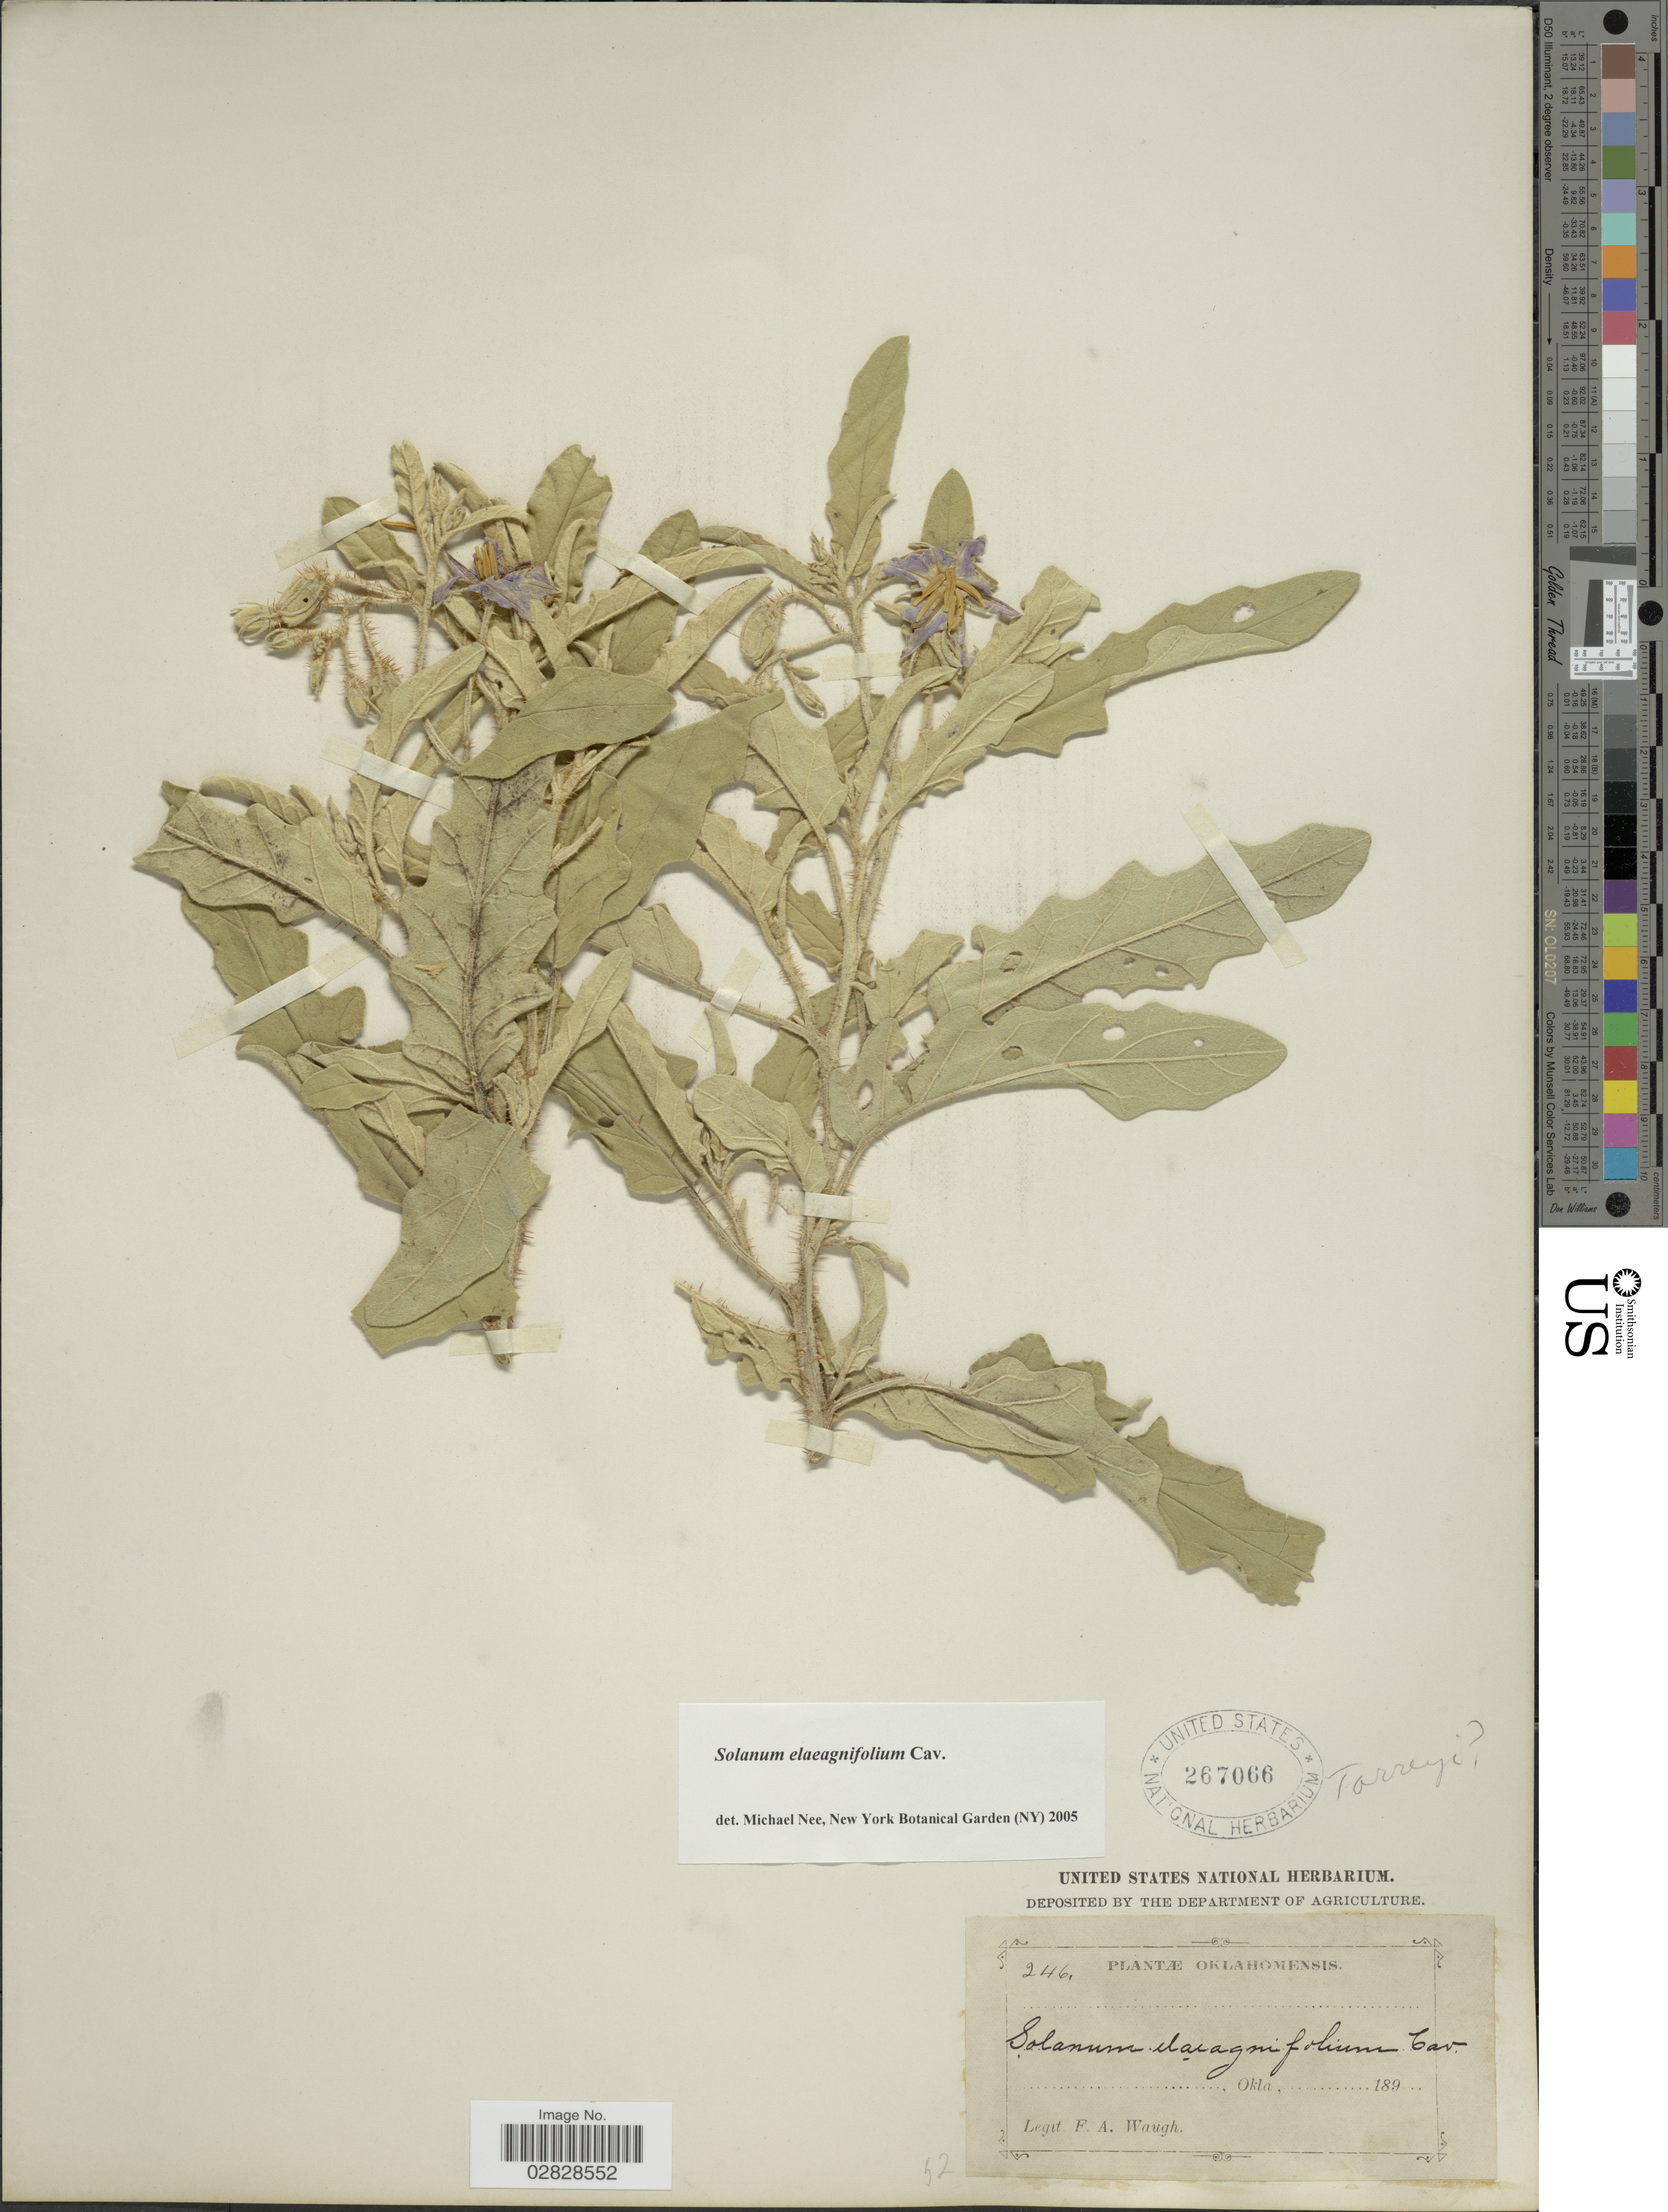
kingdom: Plantae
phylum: Tracheophyta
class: Magnoliopsida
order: Solanales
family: Solanaceae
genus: Solanum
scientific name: Solanum elaeagnifolium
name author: Cav.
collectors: F. Waugh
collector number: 246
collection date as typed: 189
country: United States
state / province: Oklahoma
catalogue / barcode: US 267066